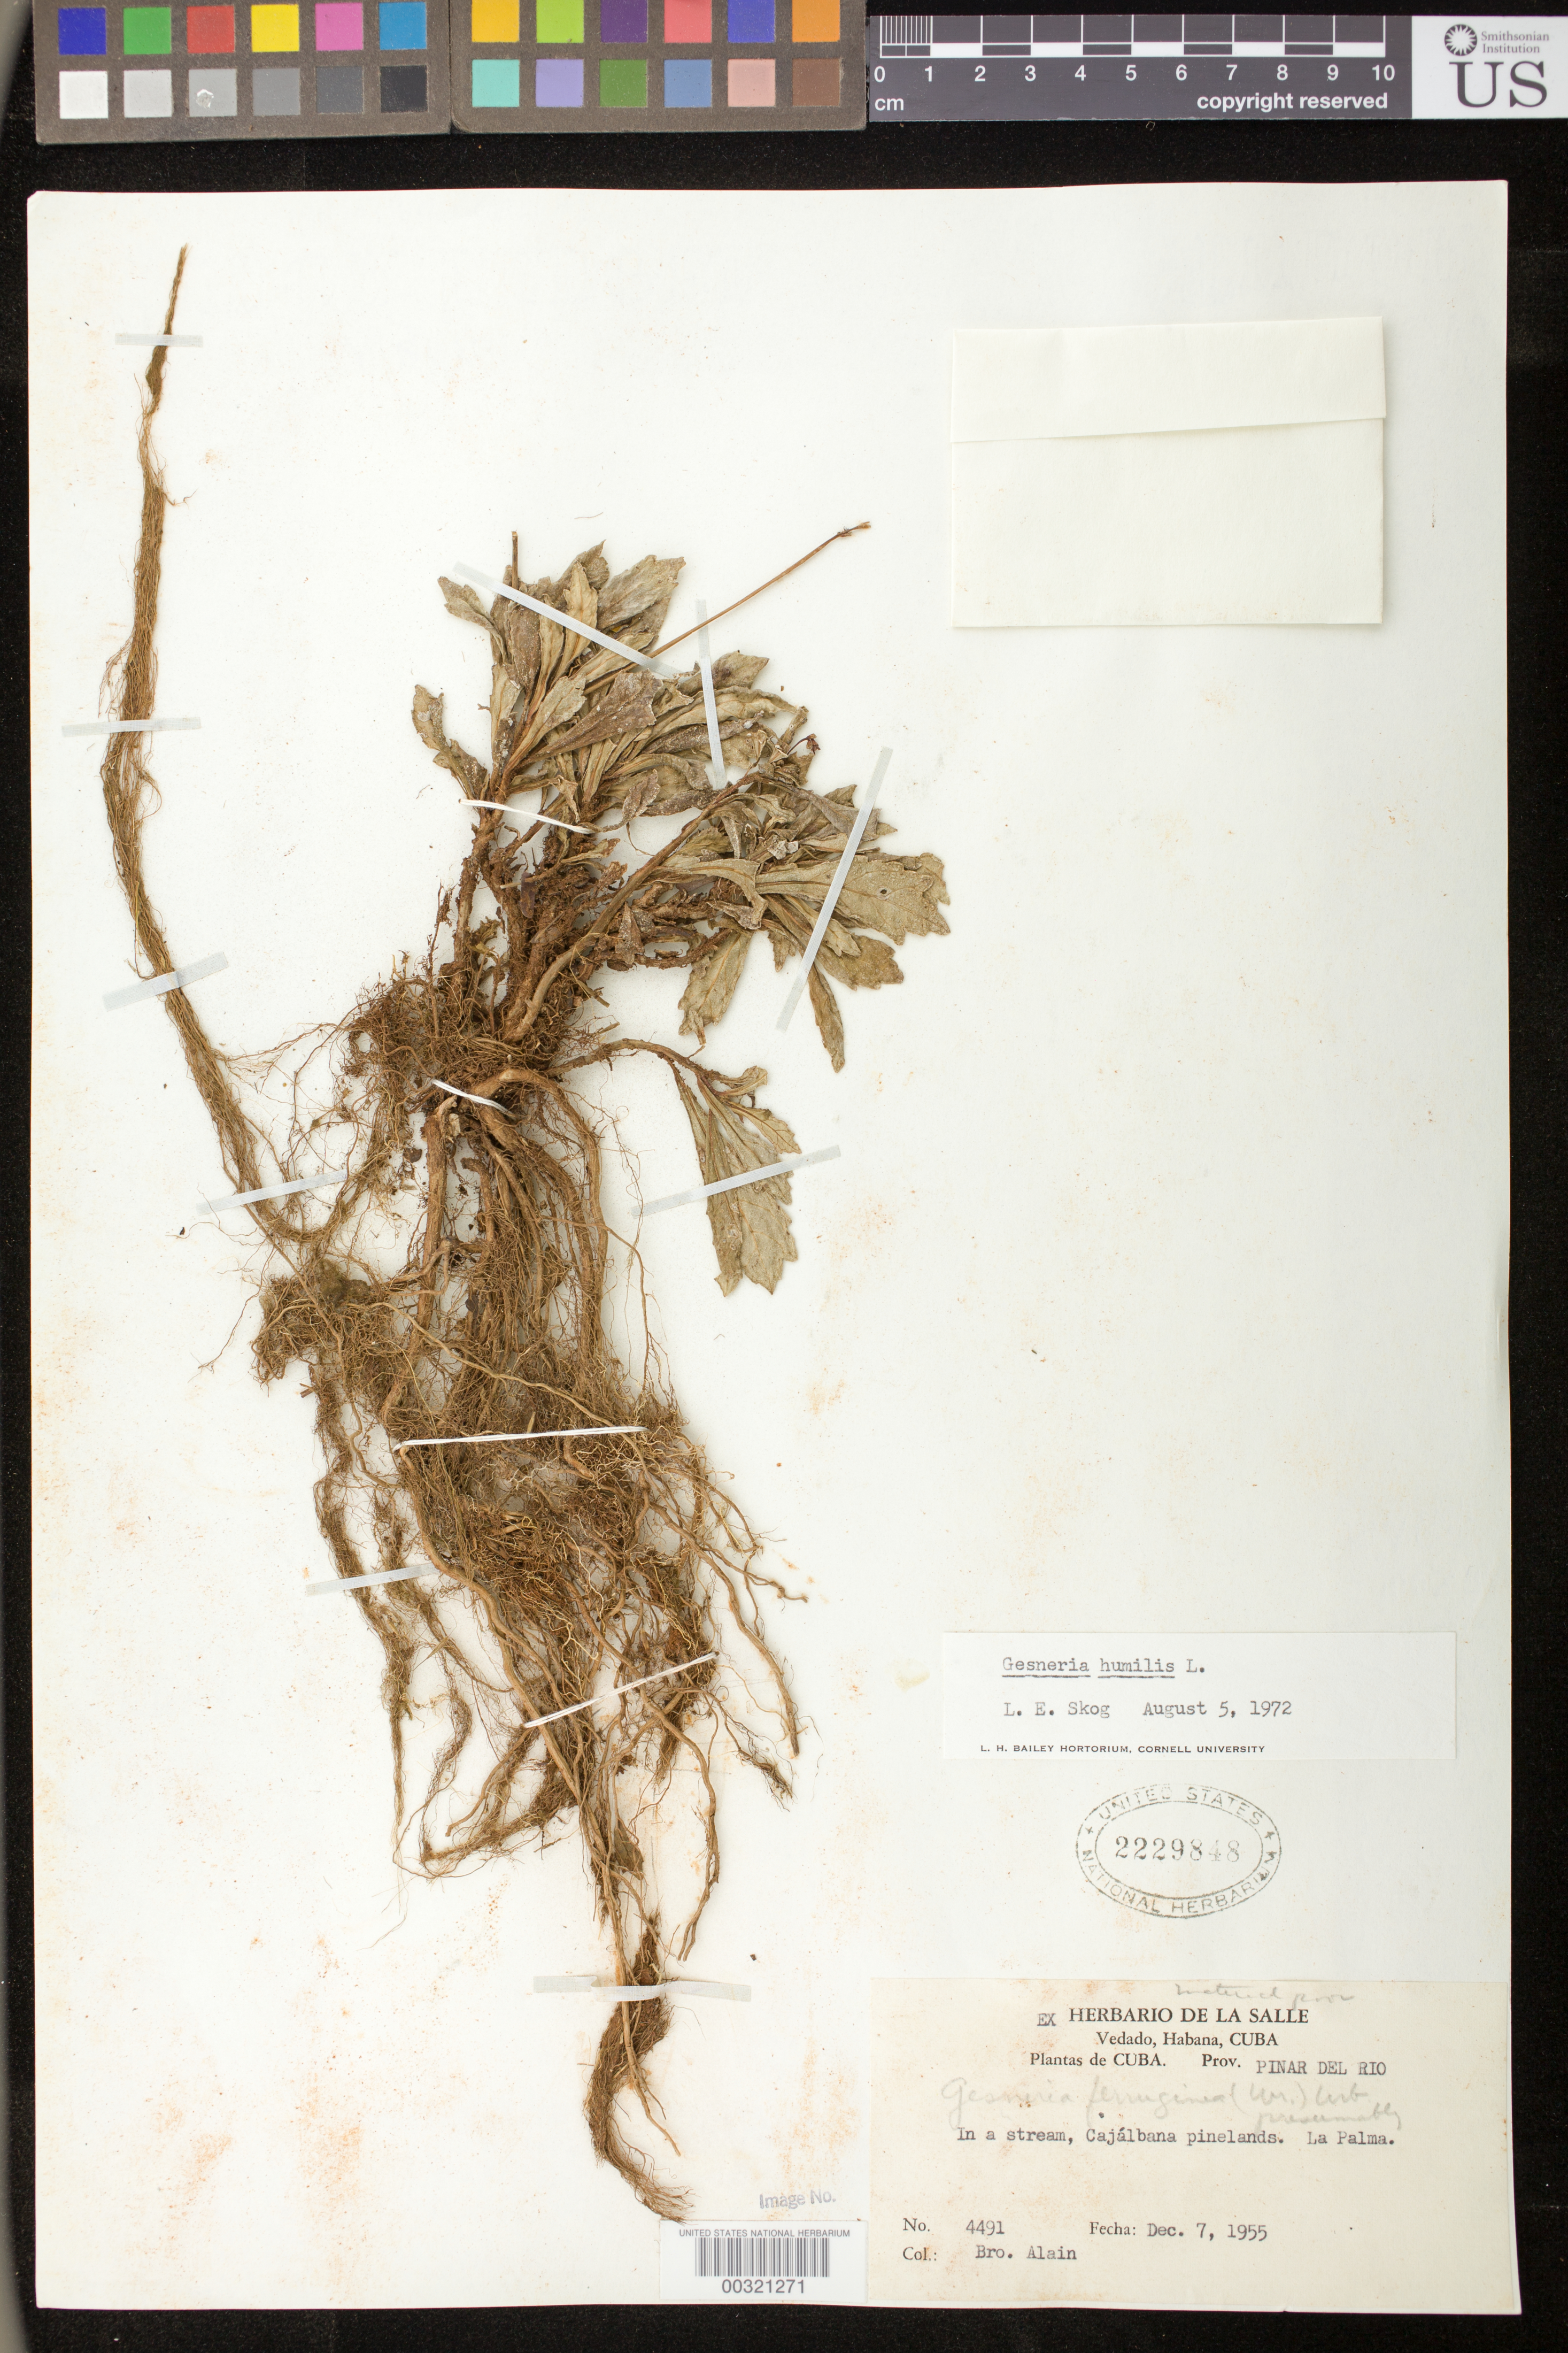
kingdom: Plantae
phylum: Tracheophyta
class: Magnoliopsida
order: Lamiales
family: Gesneriaceae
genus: Gesneria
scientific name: Gesneria humilis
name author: L.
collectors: A. H. Liogier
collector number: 4491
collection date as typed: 07 Dec 1955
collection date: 1955-12-07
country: Cuba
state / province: Pinar del Rio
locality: Cajalbana, La Palma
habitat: Pinelands, in a stream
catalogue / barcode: US 2229848